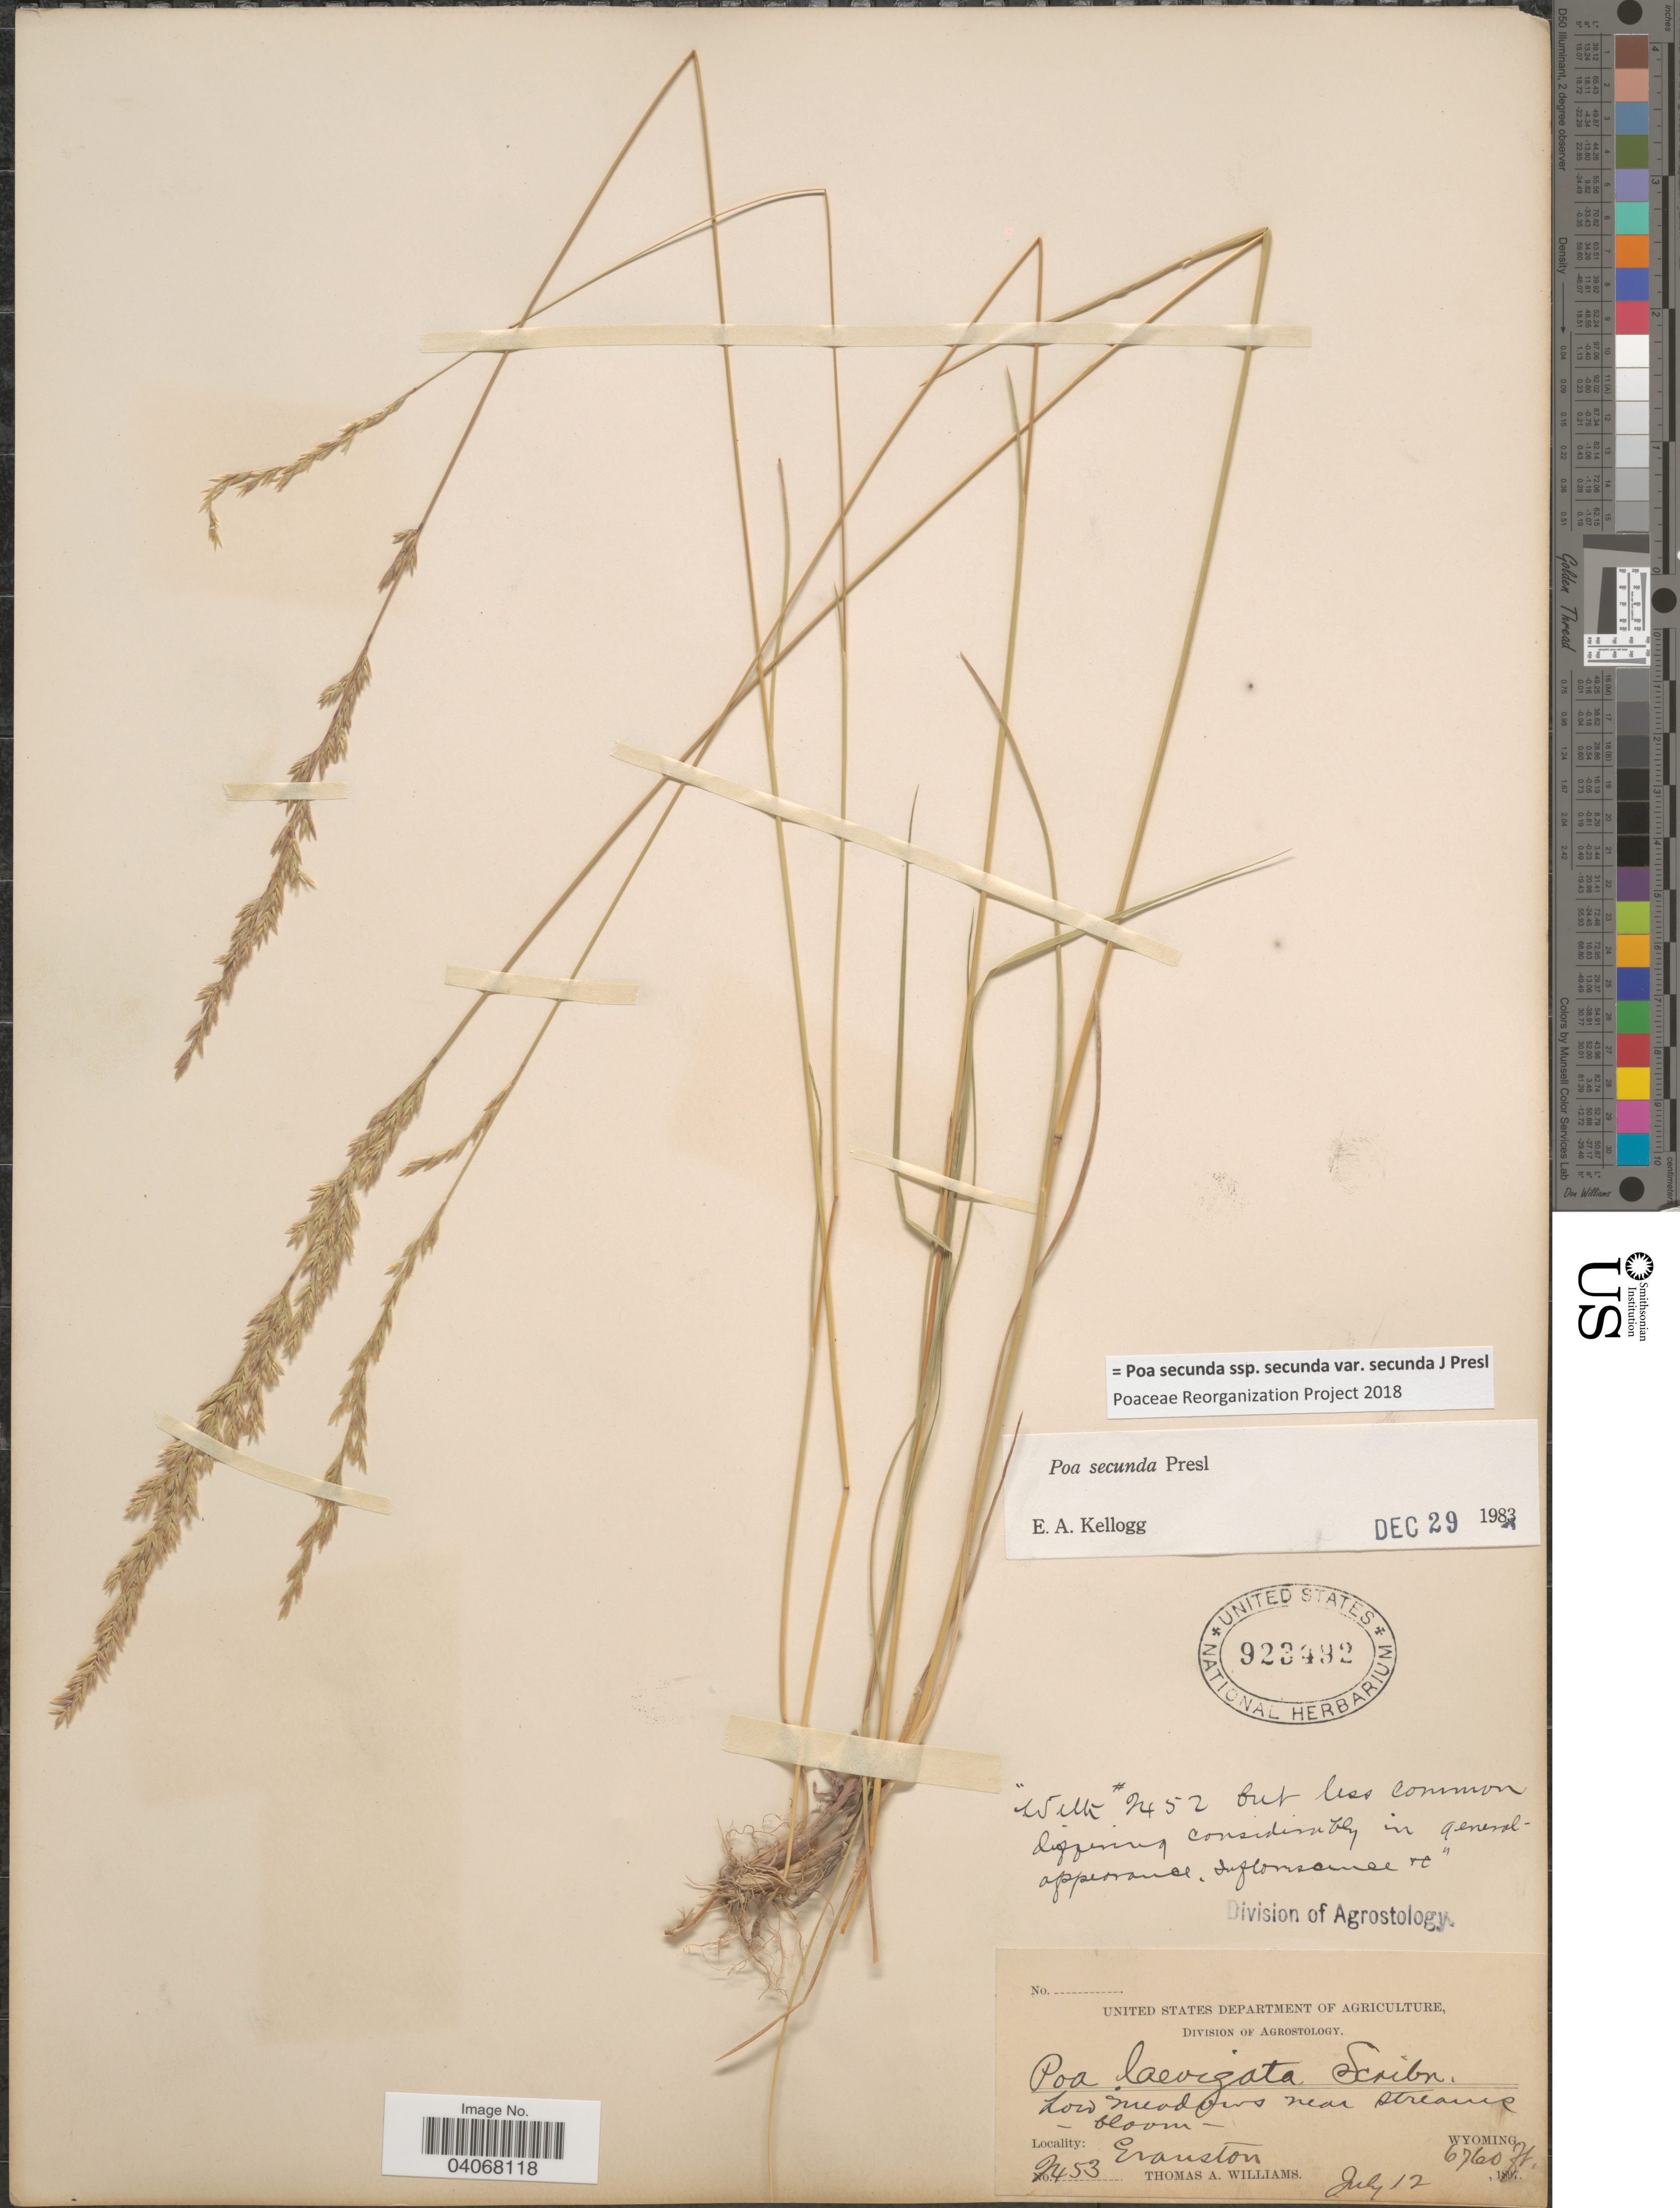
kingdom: Plantae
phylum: Tracheophyta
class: Liliopsida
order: Poales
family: Poaceae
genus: Poa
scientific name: Poa secunda subsp. secunda var. secunda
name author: J. Presl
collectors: T. A. Williams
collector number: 2453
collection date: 1897-07-12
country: United States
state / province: Wyoming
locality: Evanston.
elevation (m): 2060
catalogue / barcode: US 923492